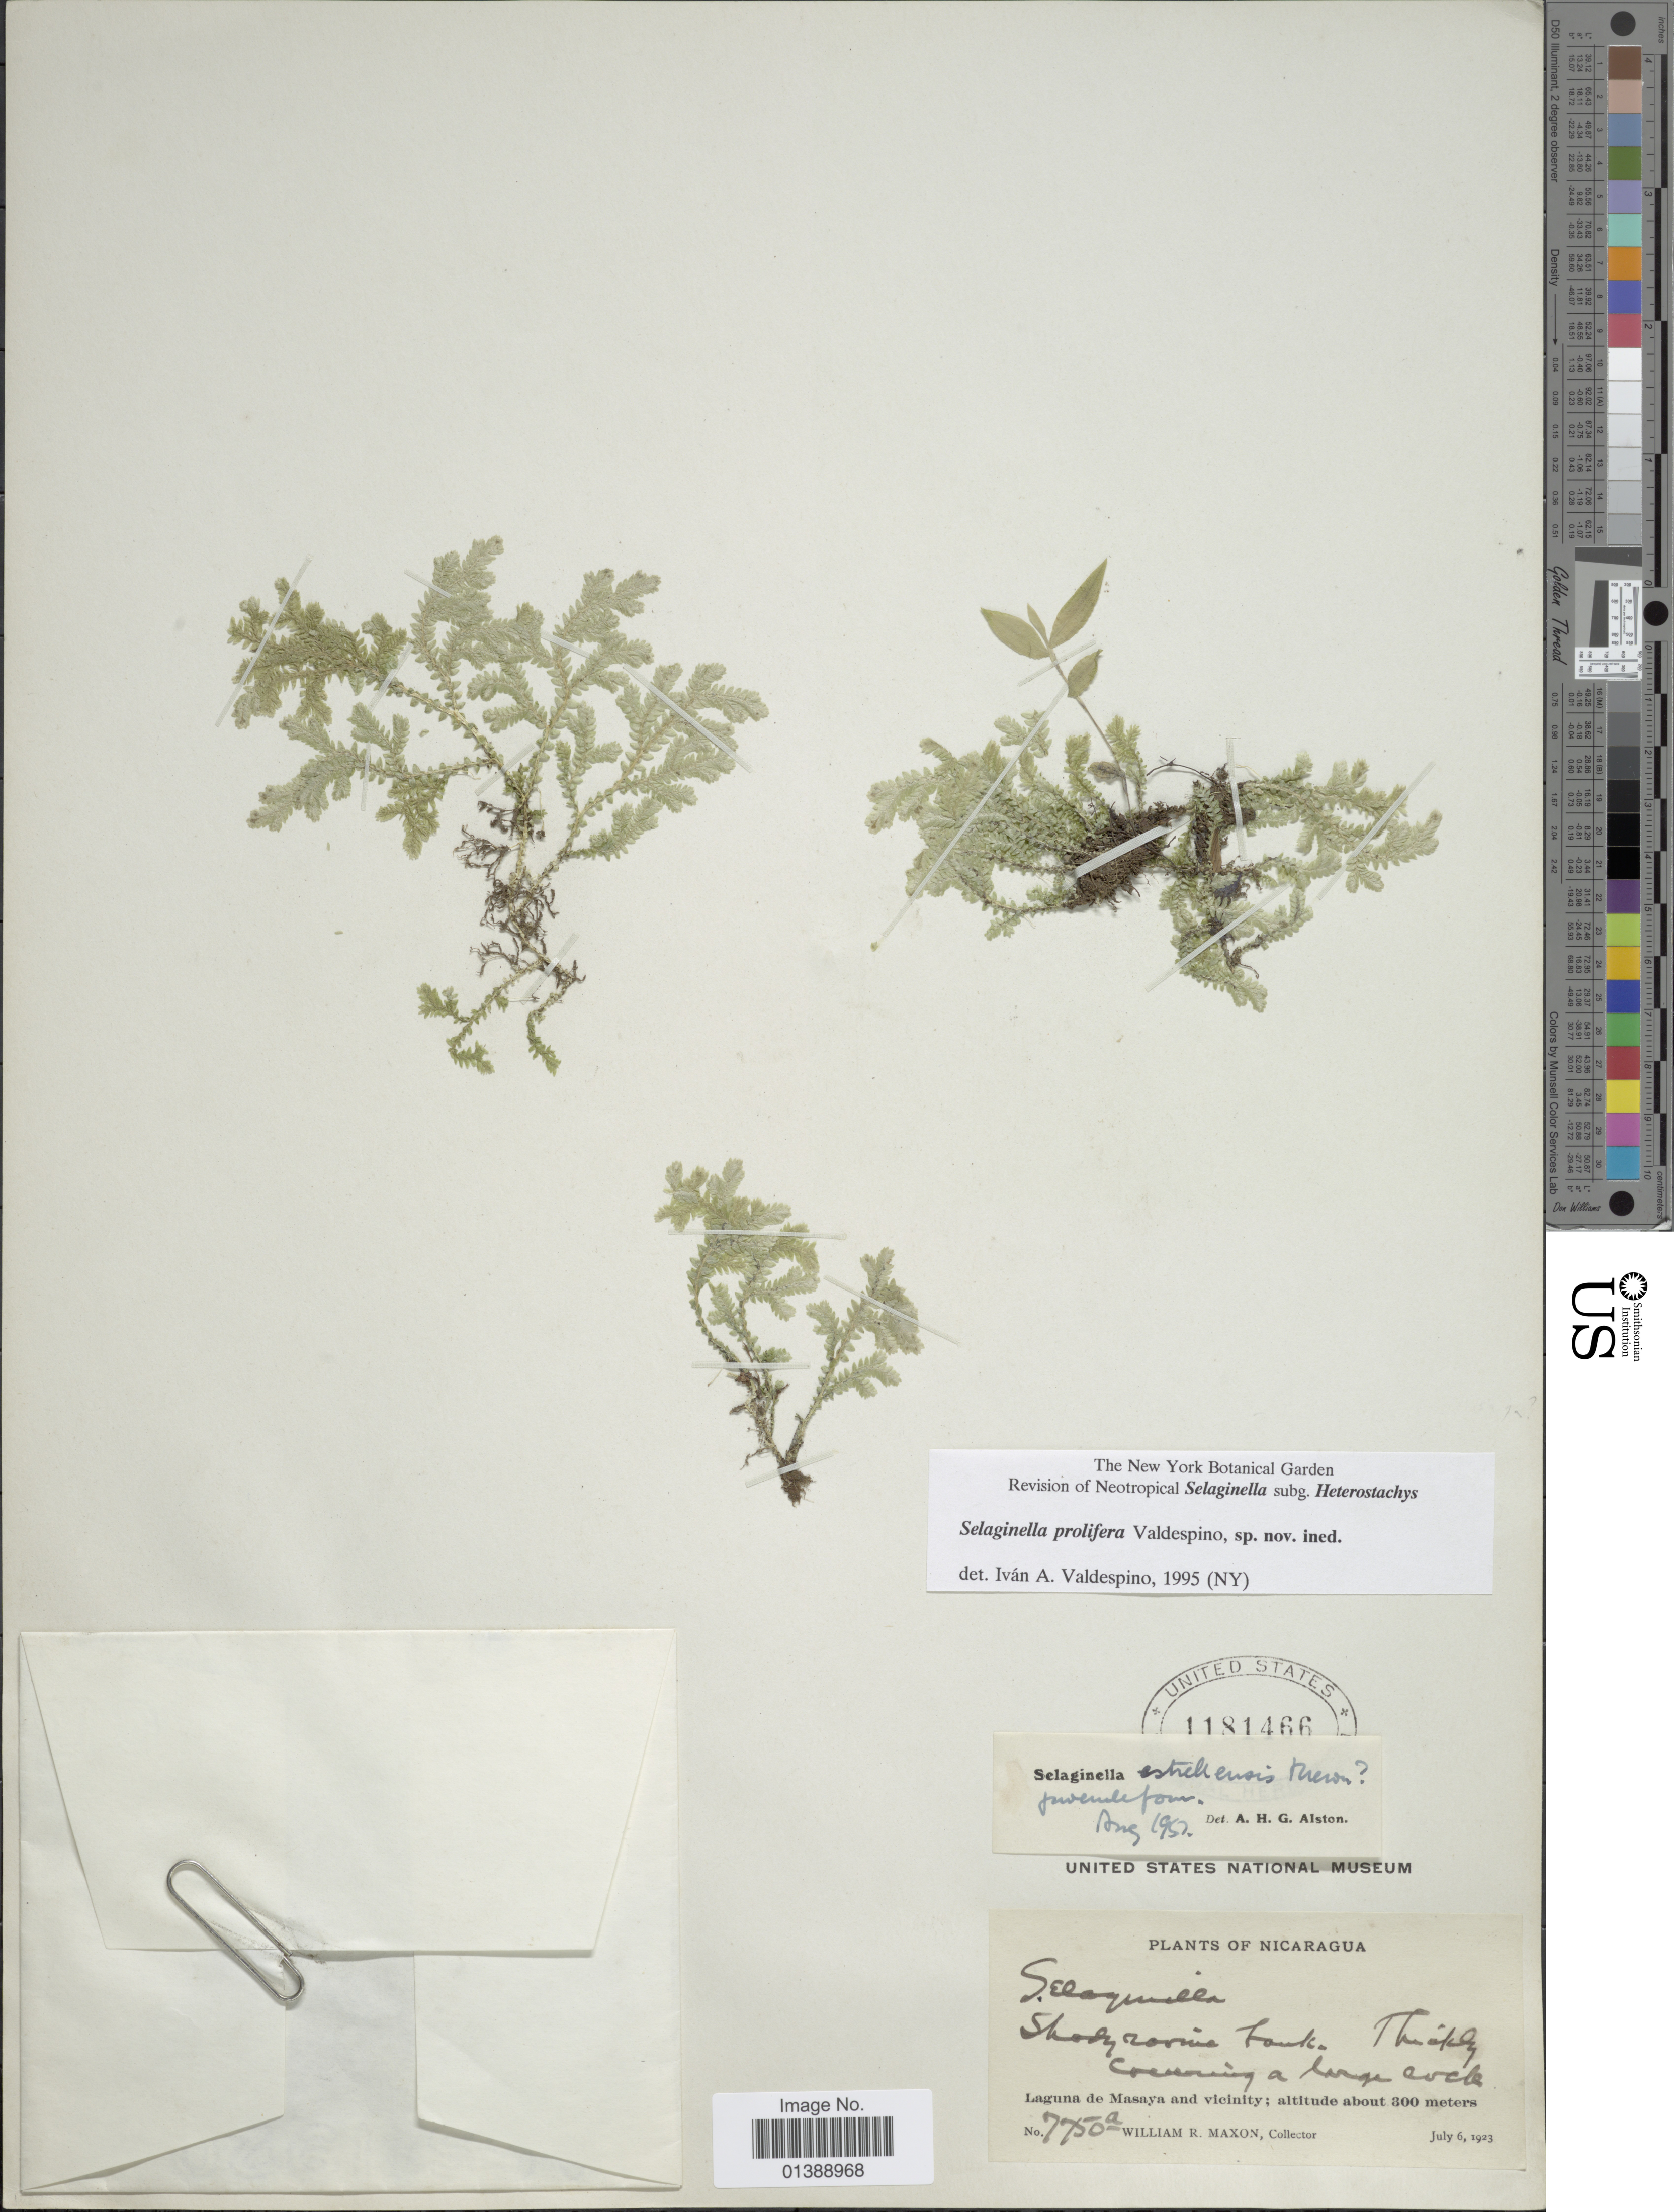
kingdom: Plantae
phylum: Tracheophyta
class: Lycopodiopsida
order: Selaginellales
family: Selaginellaceae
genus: Selaginella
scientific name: Selaginella prolifera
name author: Valdespino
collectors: W. R. Maxon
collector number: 7750a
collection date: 1923-07-06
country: Nicaragua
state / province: Masaya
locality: Laguna de Masaya and vicinity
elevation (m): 300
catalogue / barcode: US 1181466